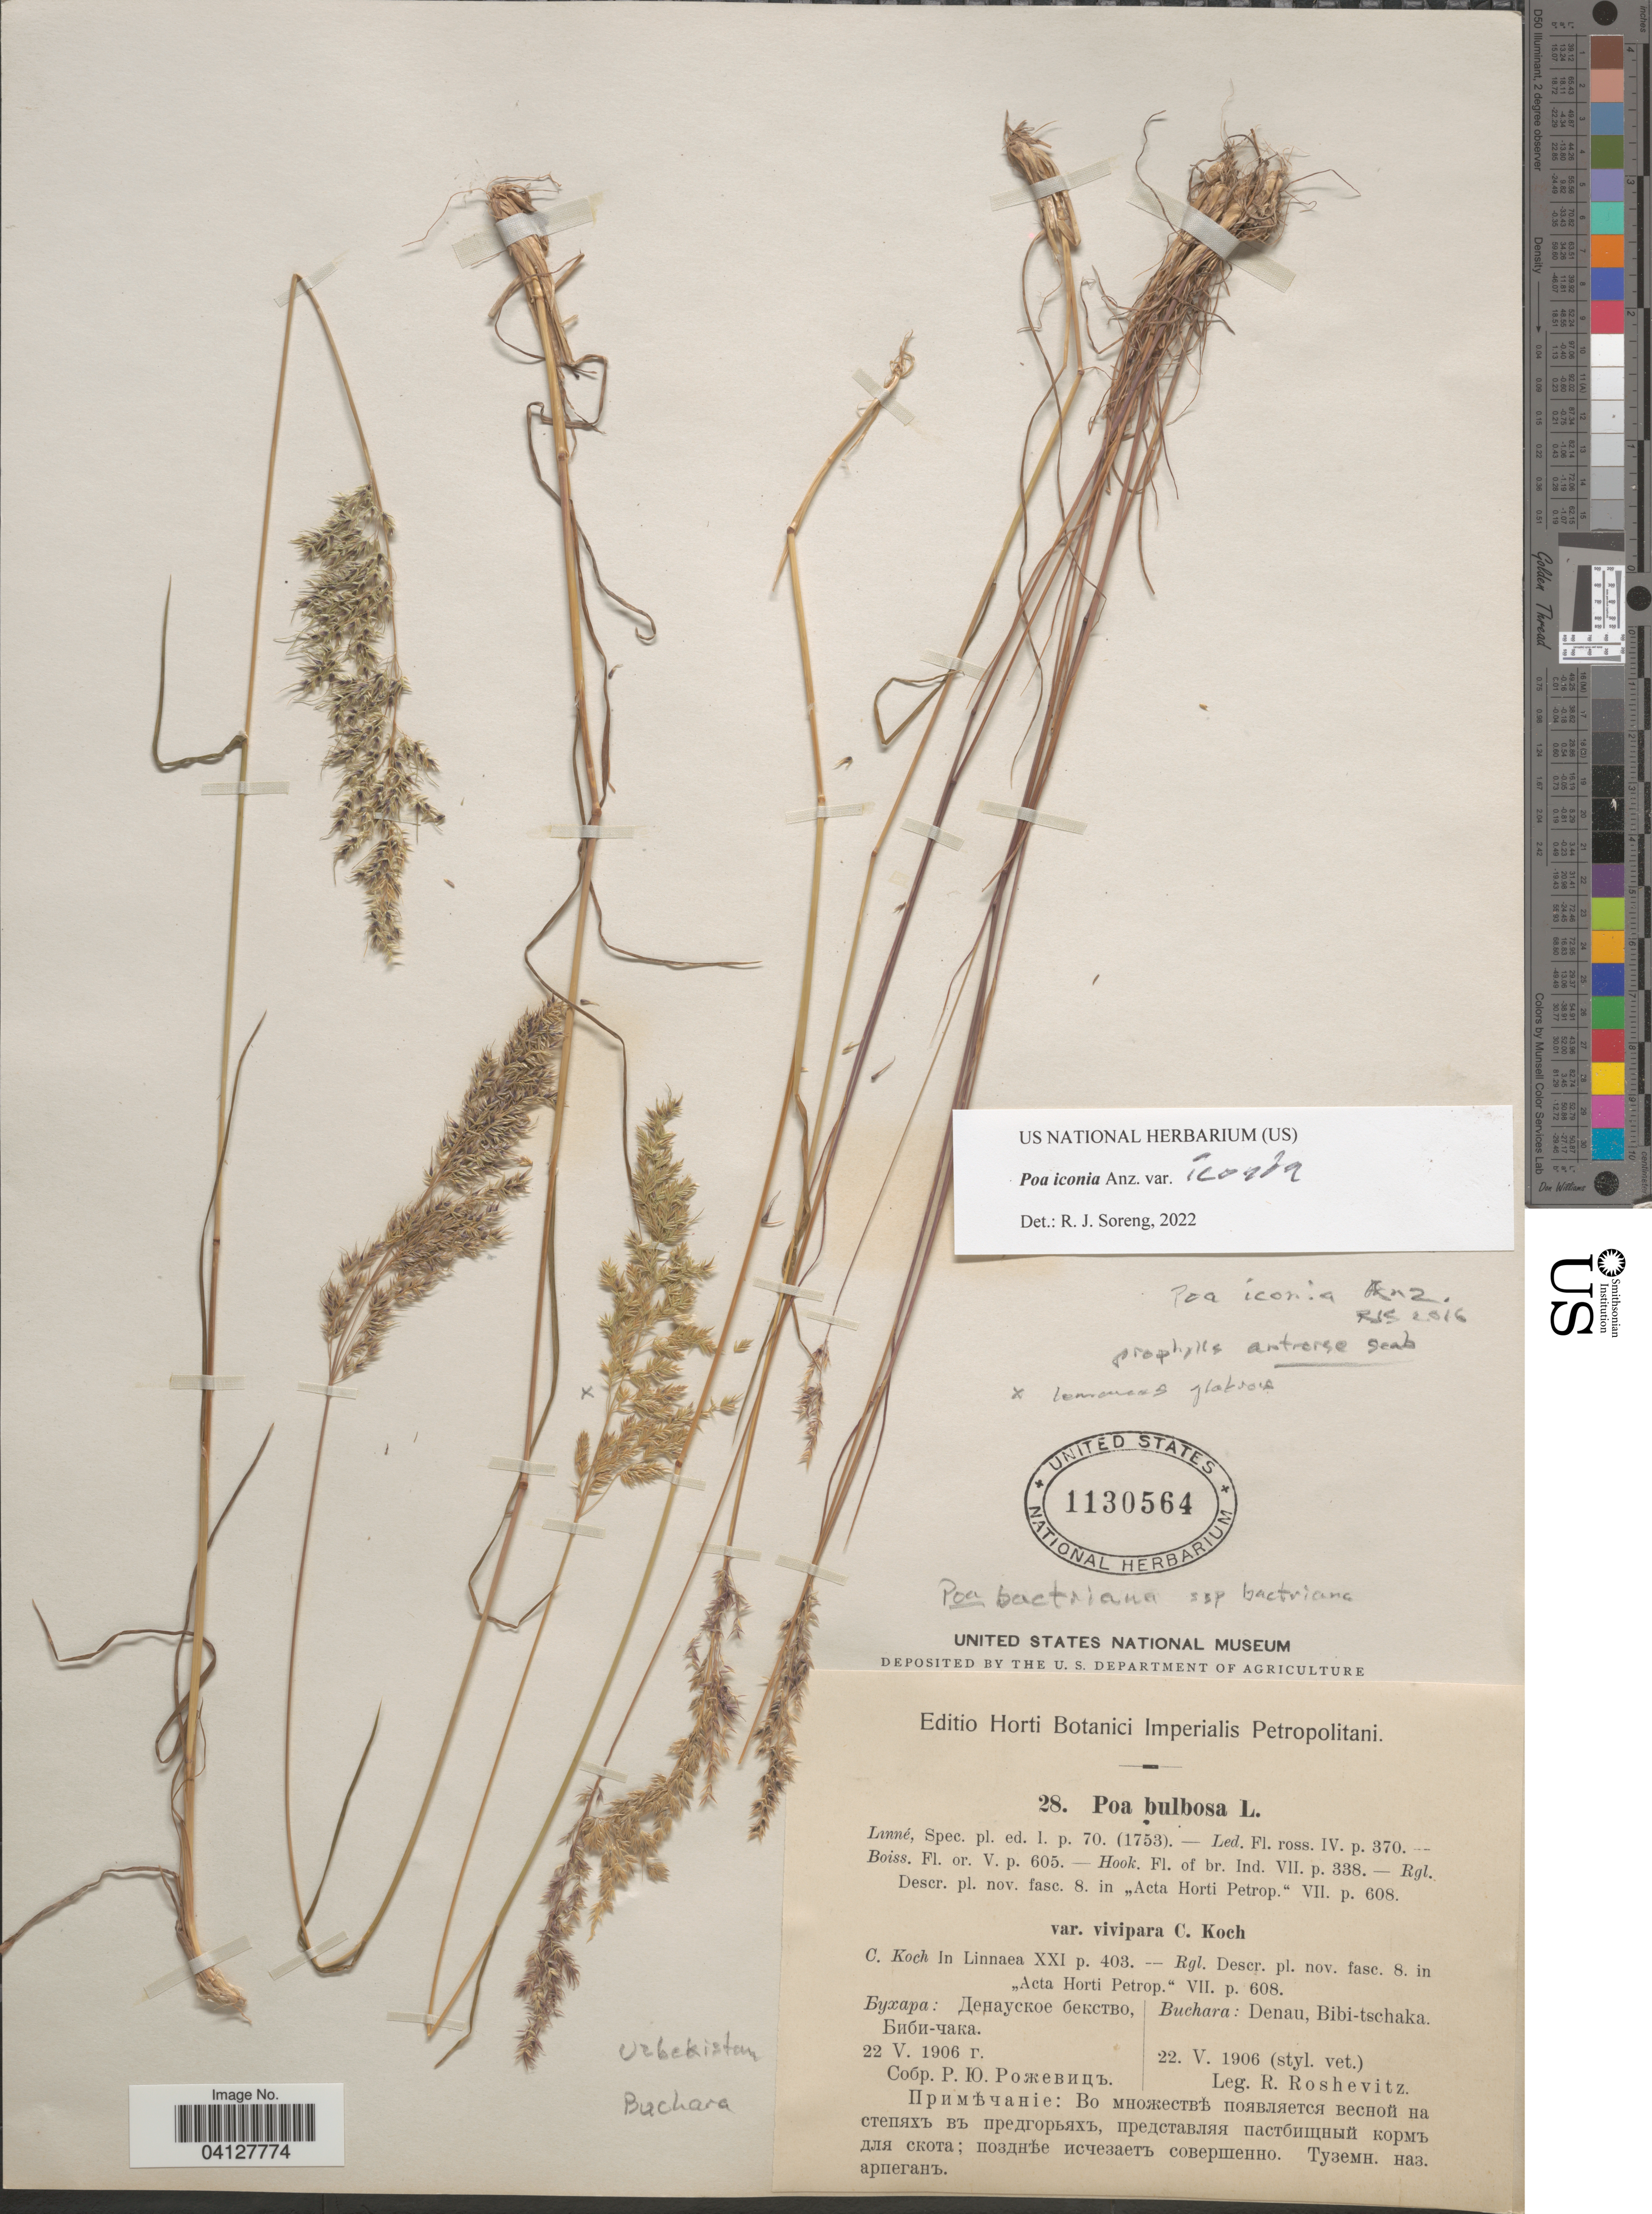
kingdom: Plantae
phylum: Tracheophyta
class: Liliopsida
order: Poales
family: Poaceae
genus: Poa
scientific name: Poa bactriana var. vivipara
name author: Tzvelev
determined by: Soreng, Robert J., Research Associate (BOT), Smithsonian Institution - National Museum of Natural History (UNITED STATES)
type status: Isotype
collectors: R. J. Roshevitz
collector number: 28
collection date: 1906-05-22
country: Uzbekistan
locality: Buchara: Denau, Bibi-tschaka.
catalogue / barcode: US 1130564